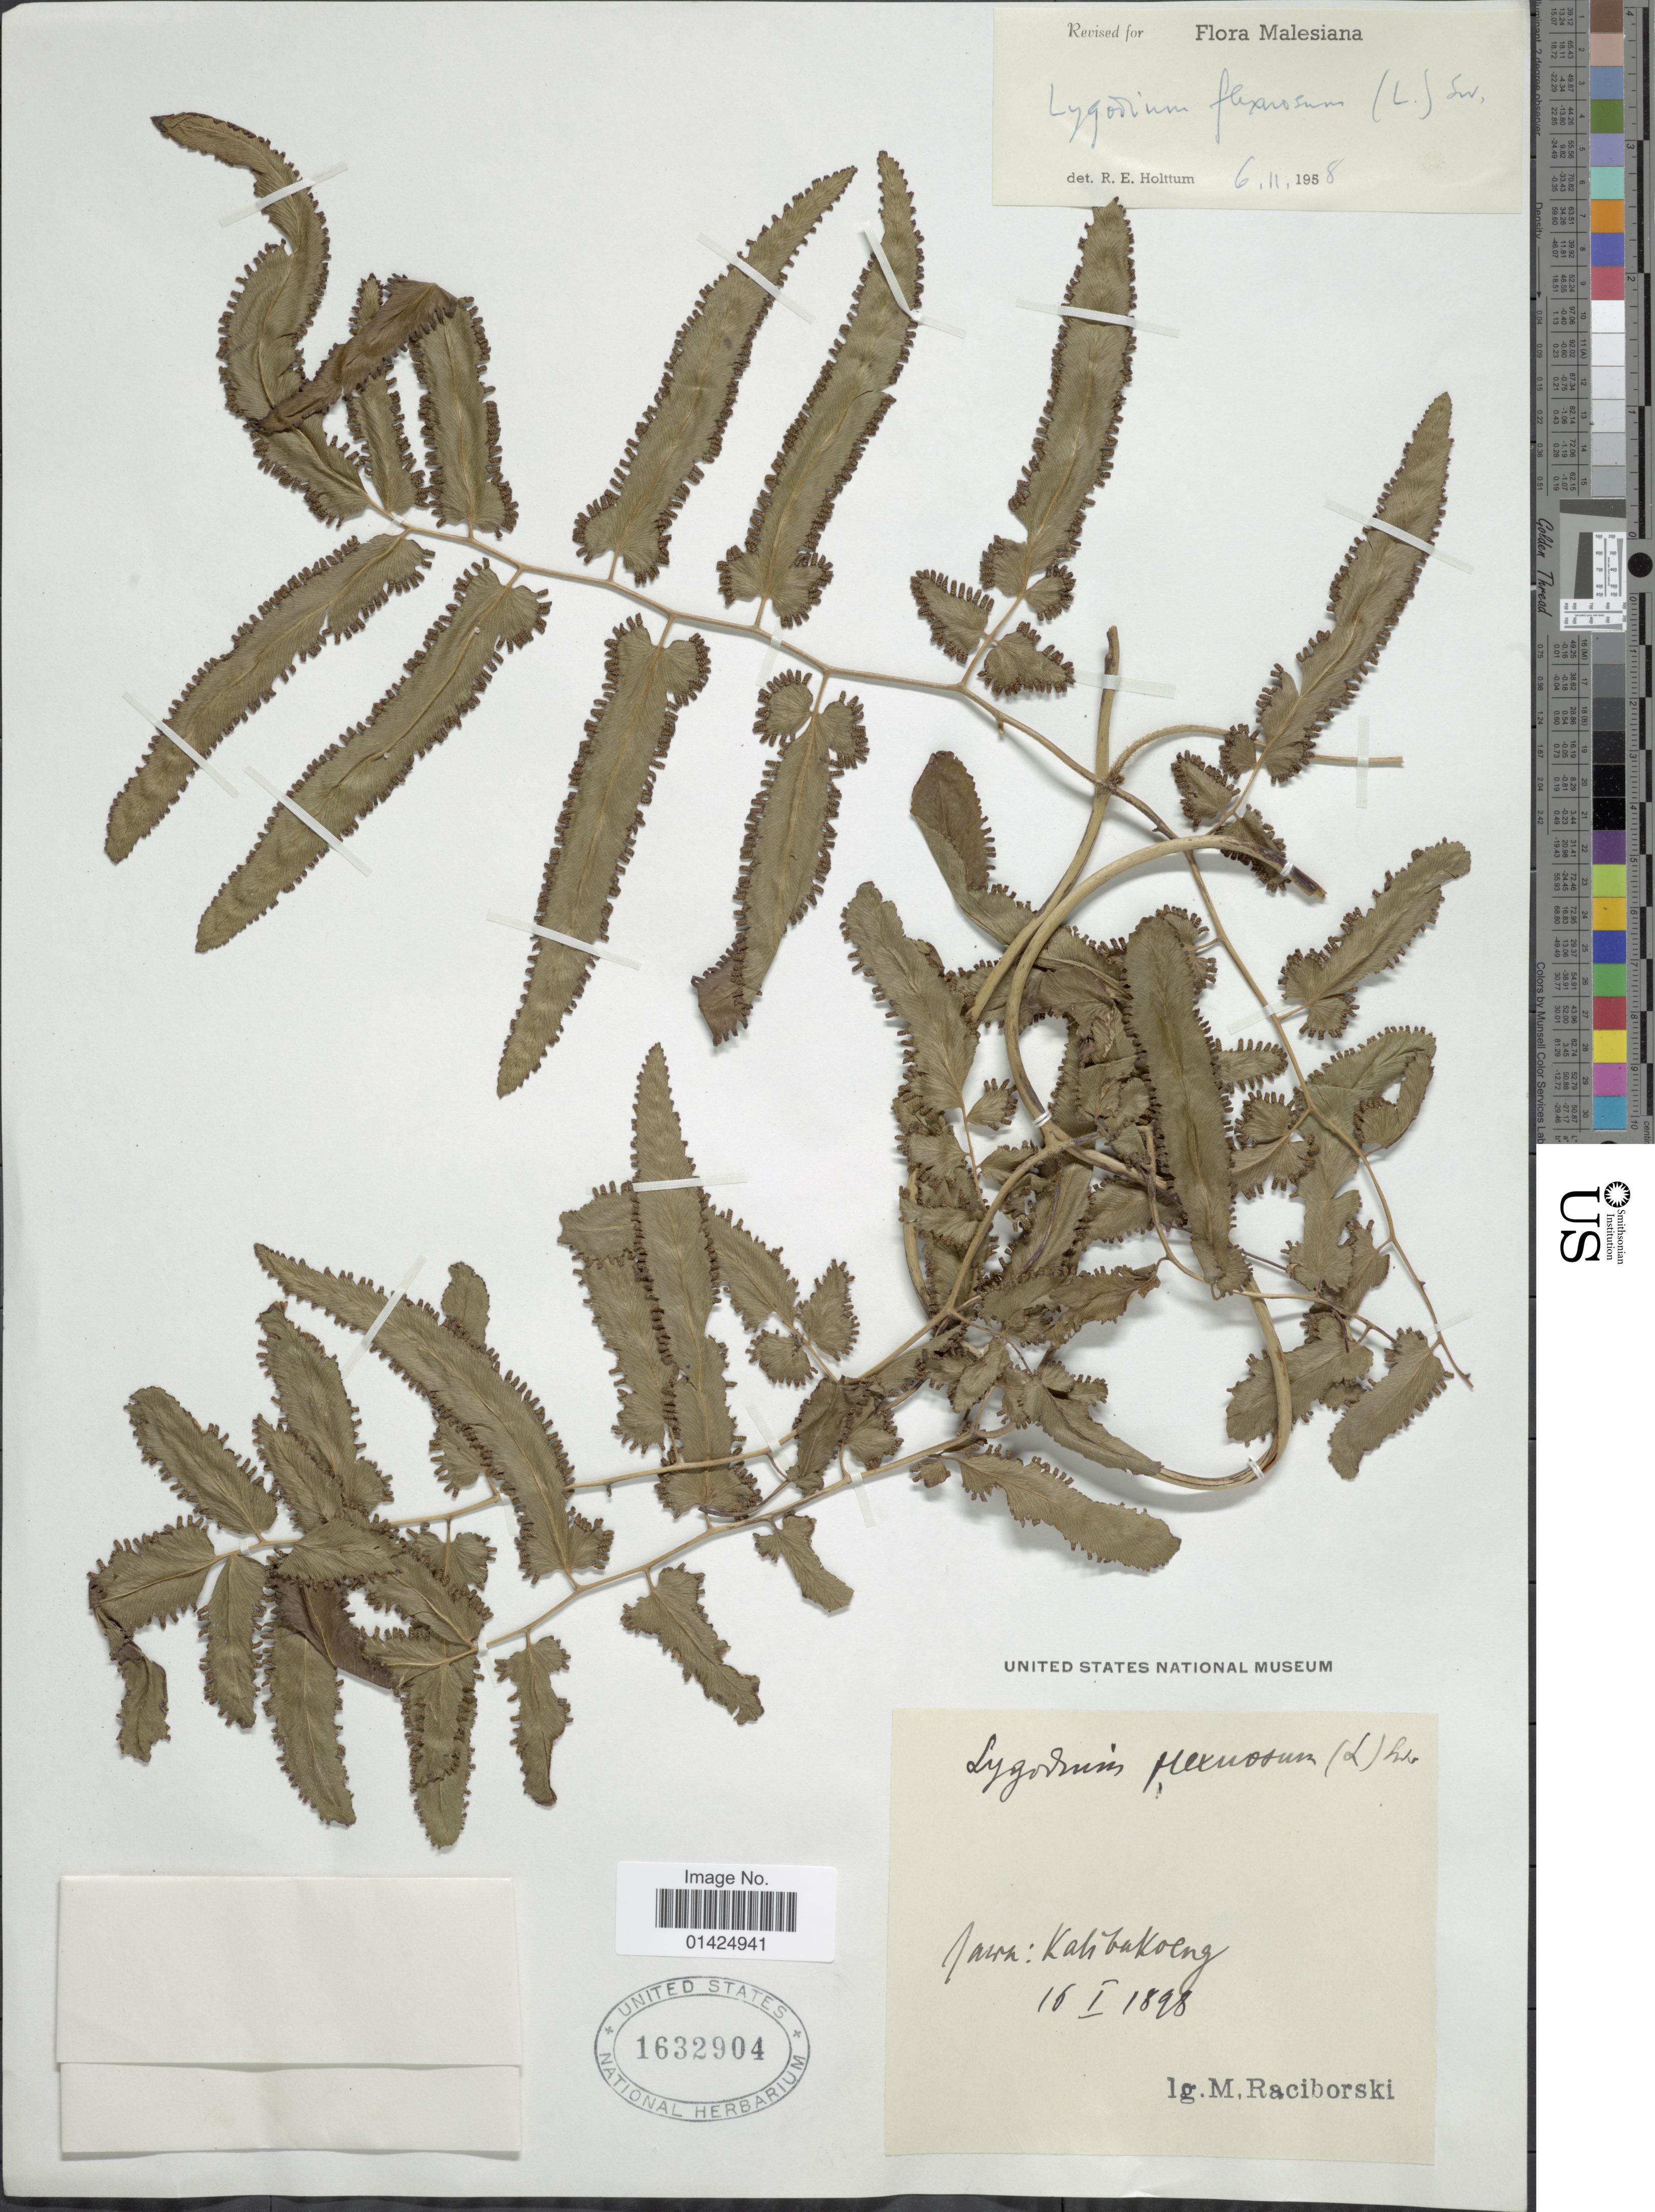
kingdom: Plantae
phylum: Tracheophyta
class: Polypodiopsida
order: Schizaeales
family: Lygodiaceae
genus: Lygodium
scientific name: Lygodium flexuosum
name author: Sw.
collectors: M. Raciborski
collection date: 1898-01-16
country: Indonesia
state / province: Java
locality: Java: Kalibakoeng. [interpreted]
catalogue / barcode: US 1632904